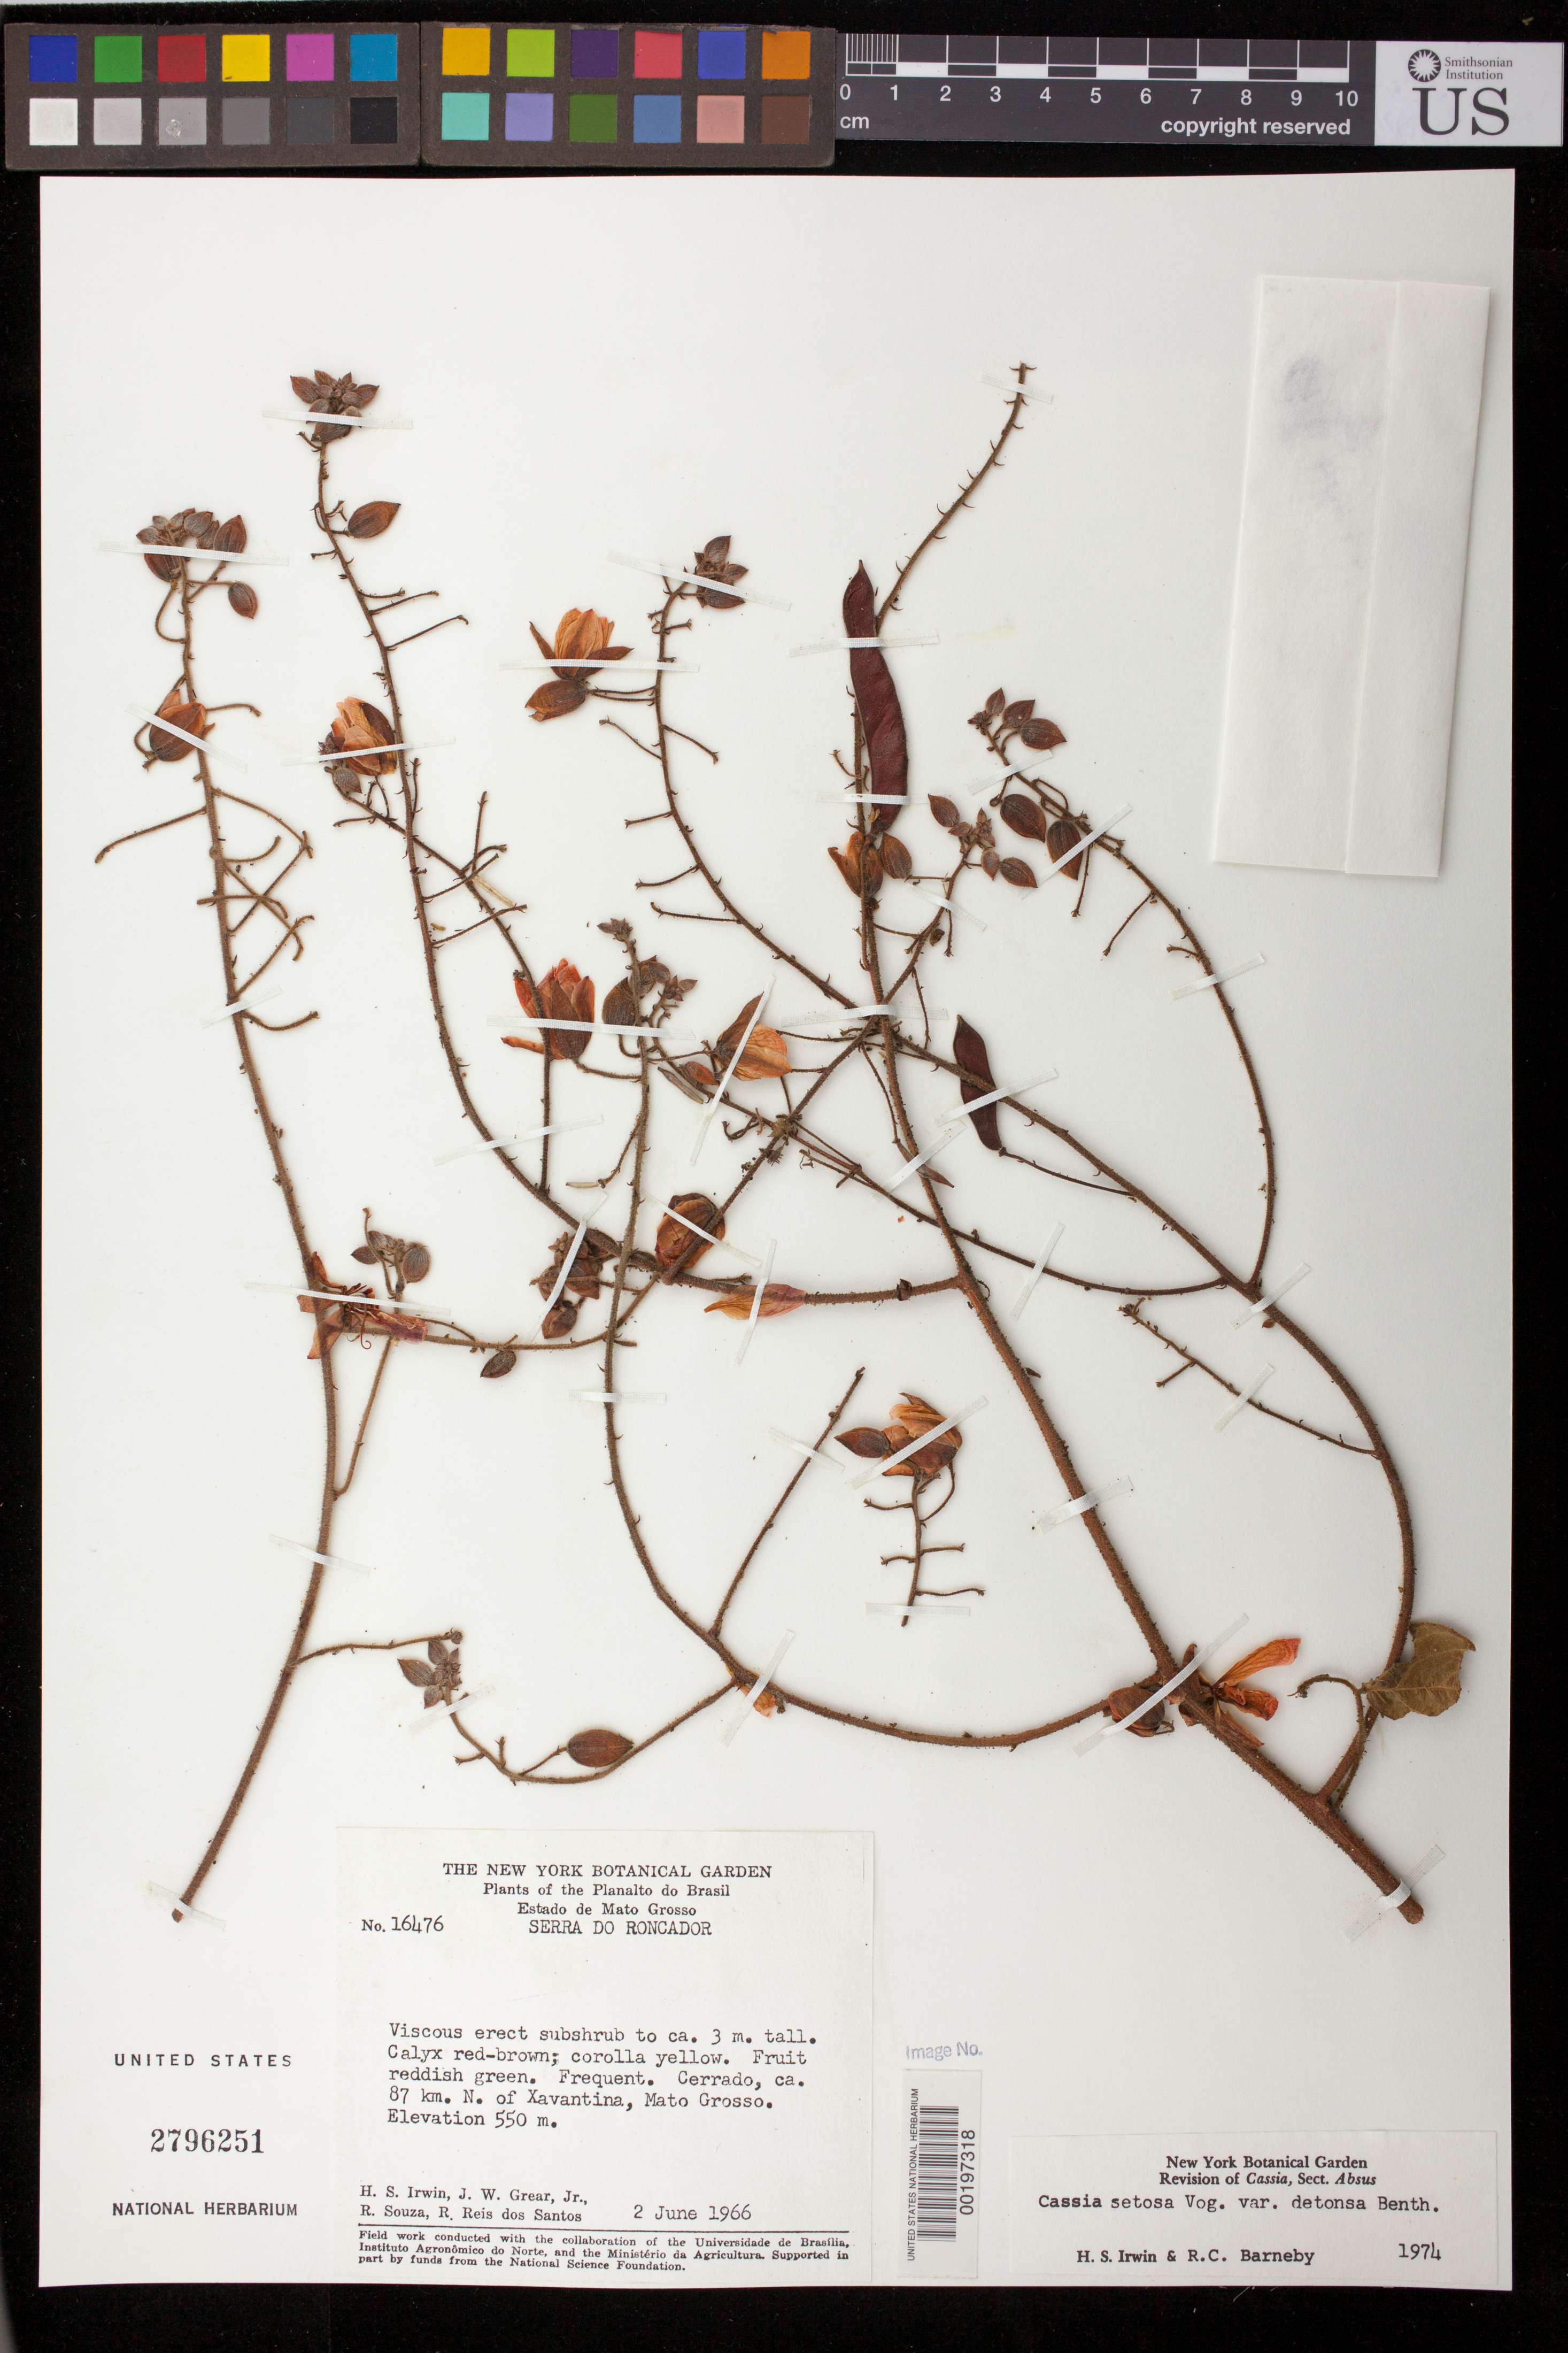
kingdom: Plantae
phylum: Tracheophyta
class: Magnoliopsida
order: Fabales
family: Fabaceae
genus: Chamaecrista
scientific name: Chamaecrista setosa var. detonsa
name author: (Benth.) H.S. Irwin & Barneby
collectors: H. Irwin, J. W. Grear, R. Souza & R. G. P. Santos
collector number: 16476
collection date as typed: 02 Jun 1966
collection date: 1966-06-02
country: Brazil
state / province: Mato Grosso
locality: Planalto do Brasil, Serra do Roncador; Ca. 87 km. N. of Xavantina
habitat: Cerrado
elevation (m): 550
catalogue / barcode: US 2796251